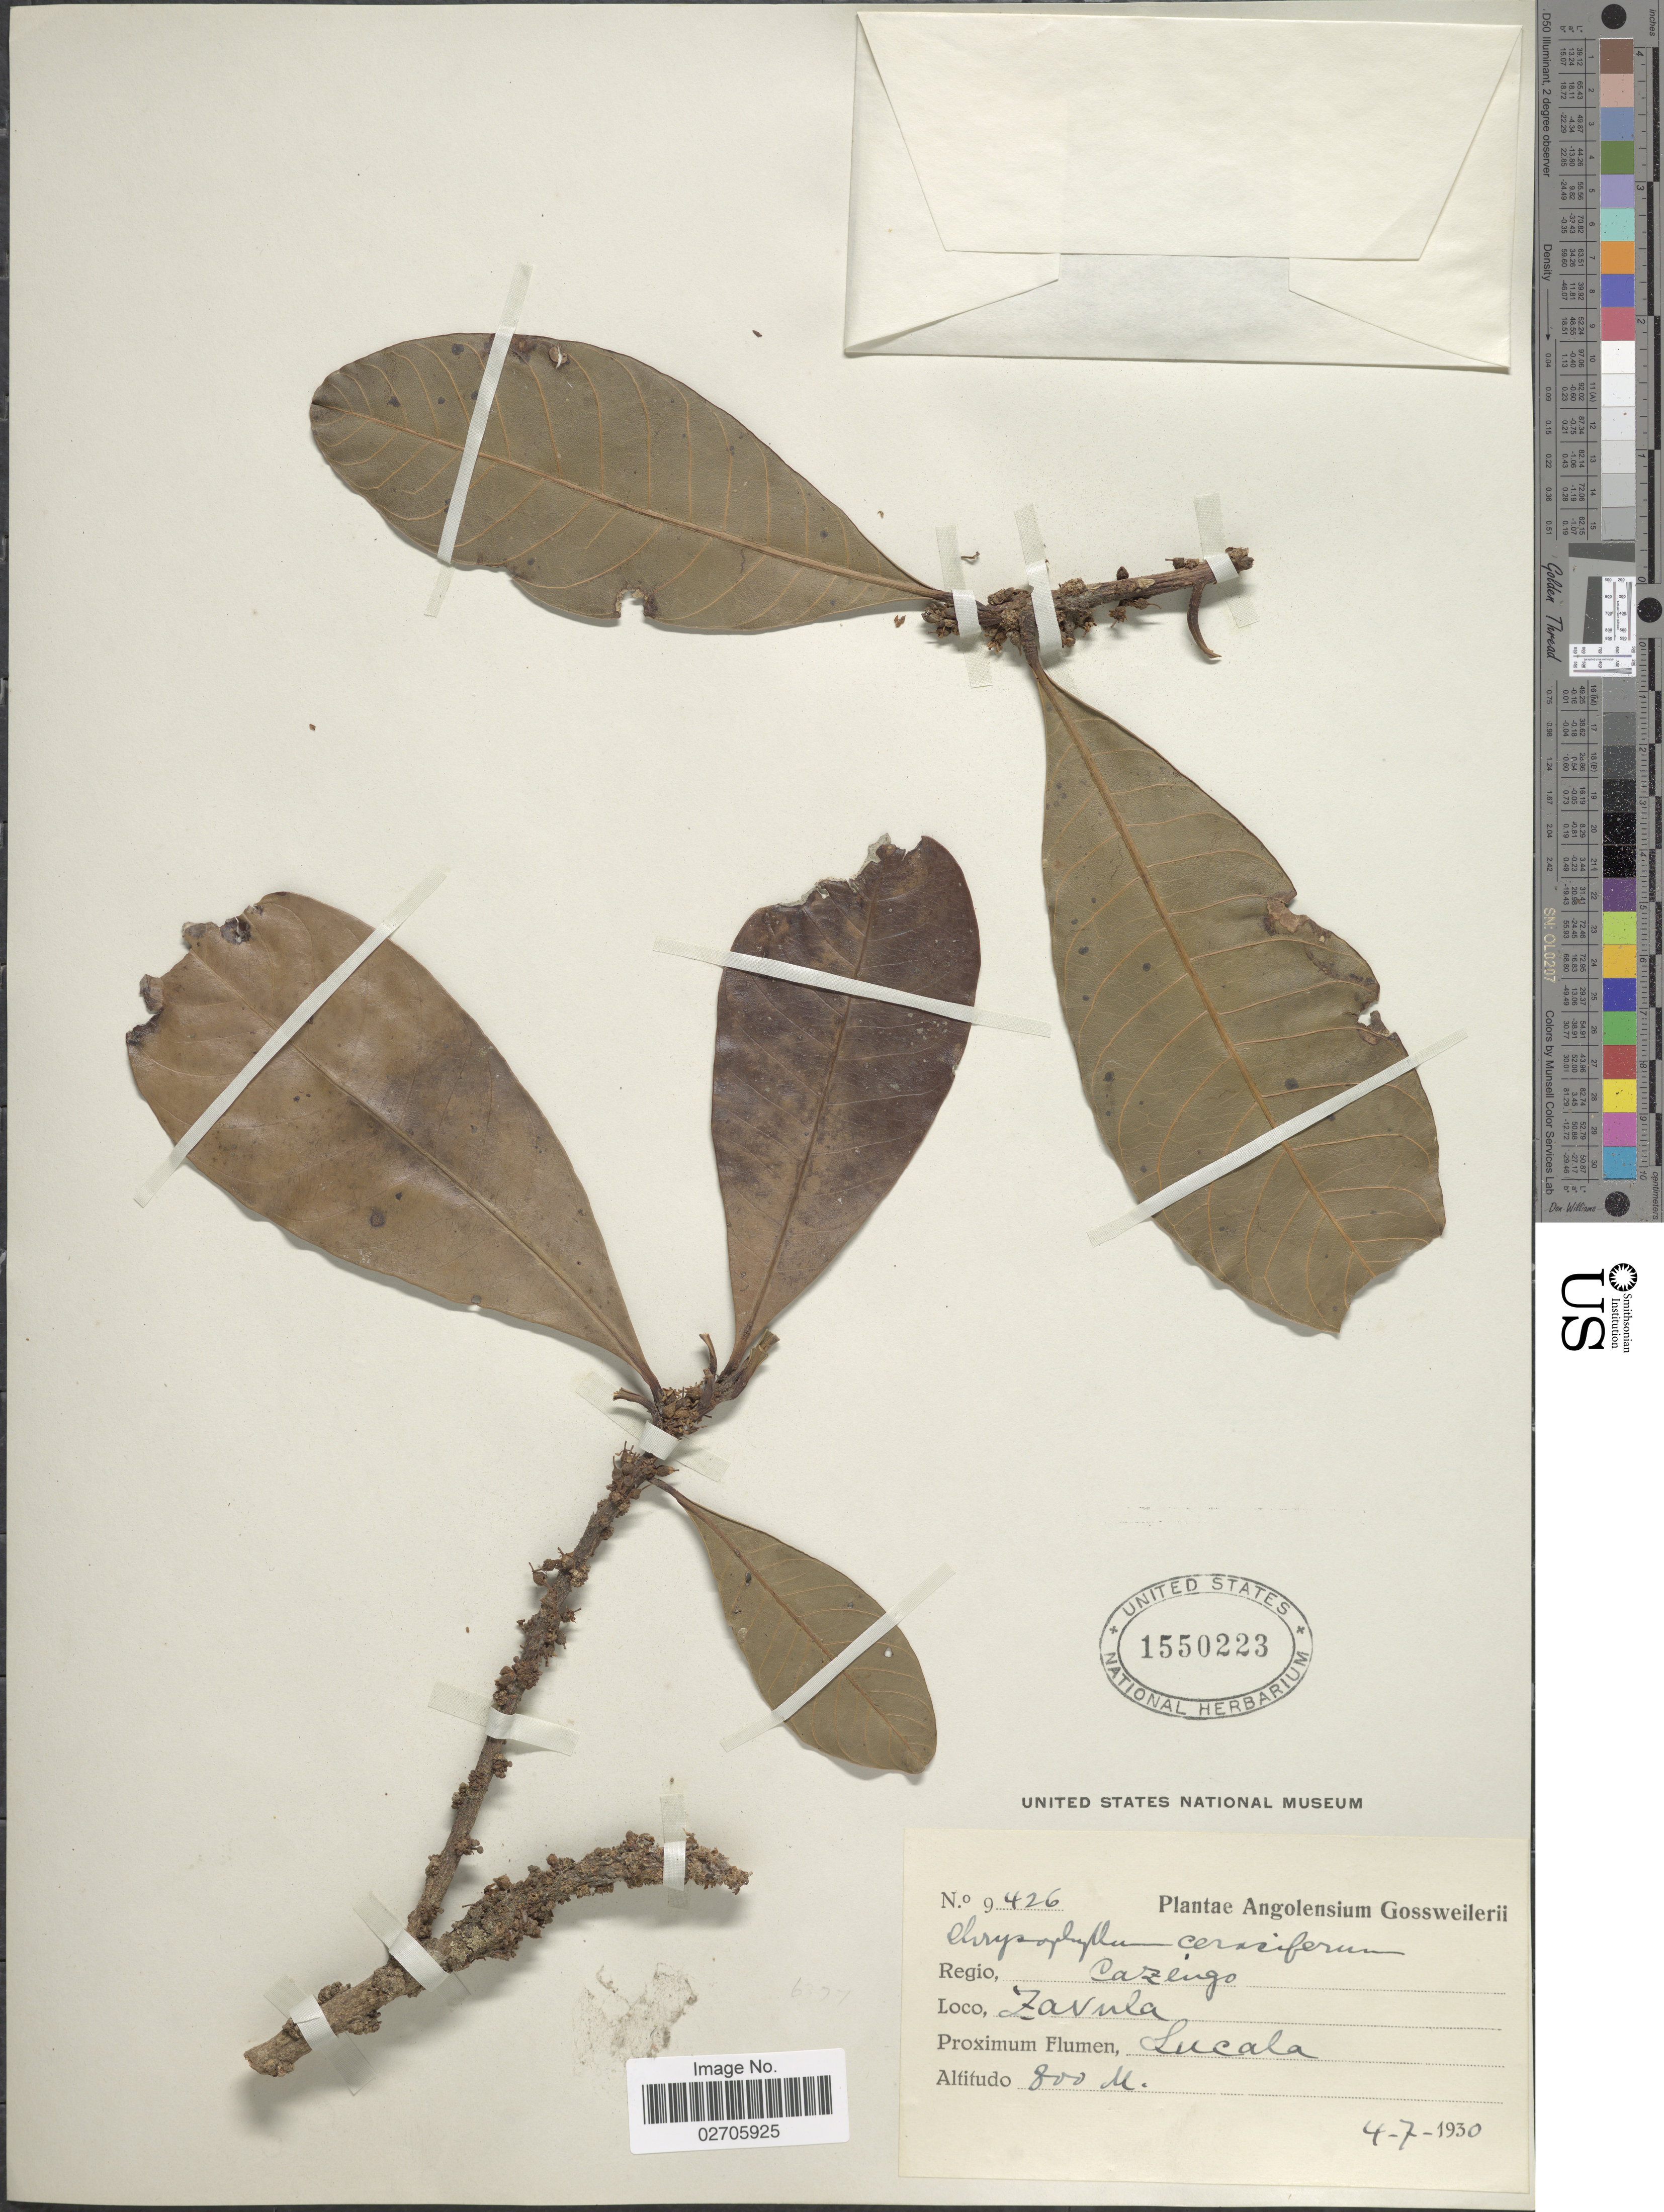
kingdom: Plantae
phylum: Tracheophyta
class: Magnoliopsida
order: Ericales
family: Sapotaceae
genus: Chrysophyllum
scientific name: Chrysophyllum cerasiferum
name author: (Welw.) Hiern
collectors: -. Gossweiler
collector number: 9426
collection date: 1930-07-04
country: Angola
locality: Regio Cazingo, Zavula, Lucala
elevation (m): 800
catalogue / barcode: US 1550223